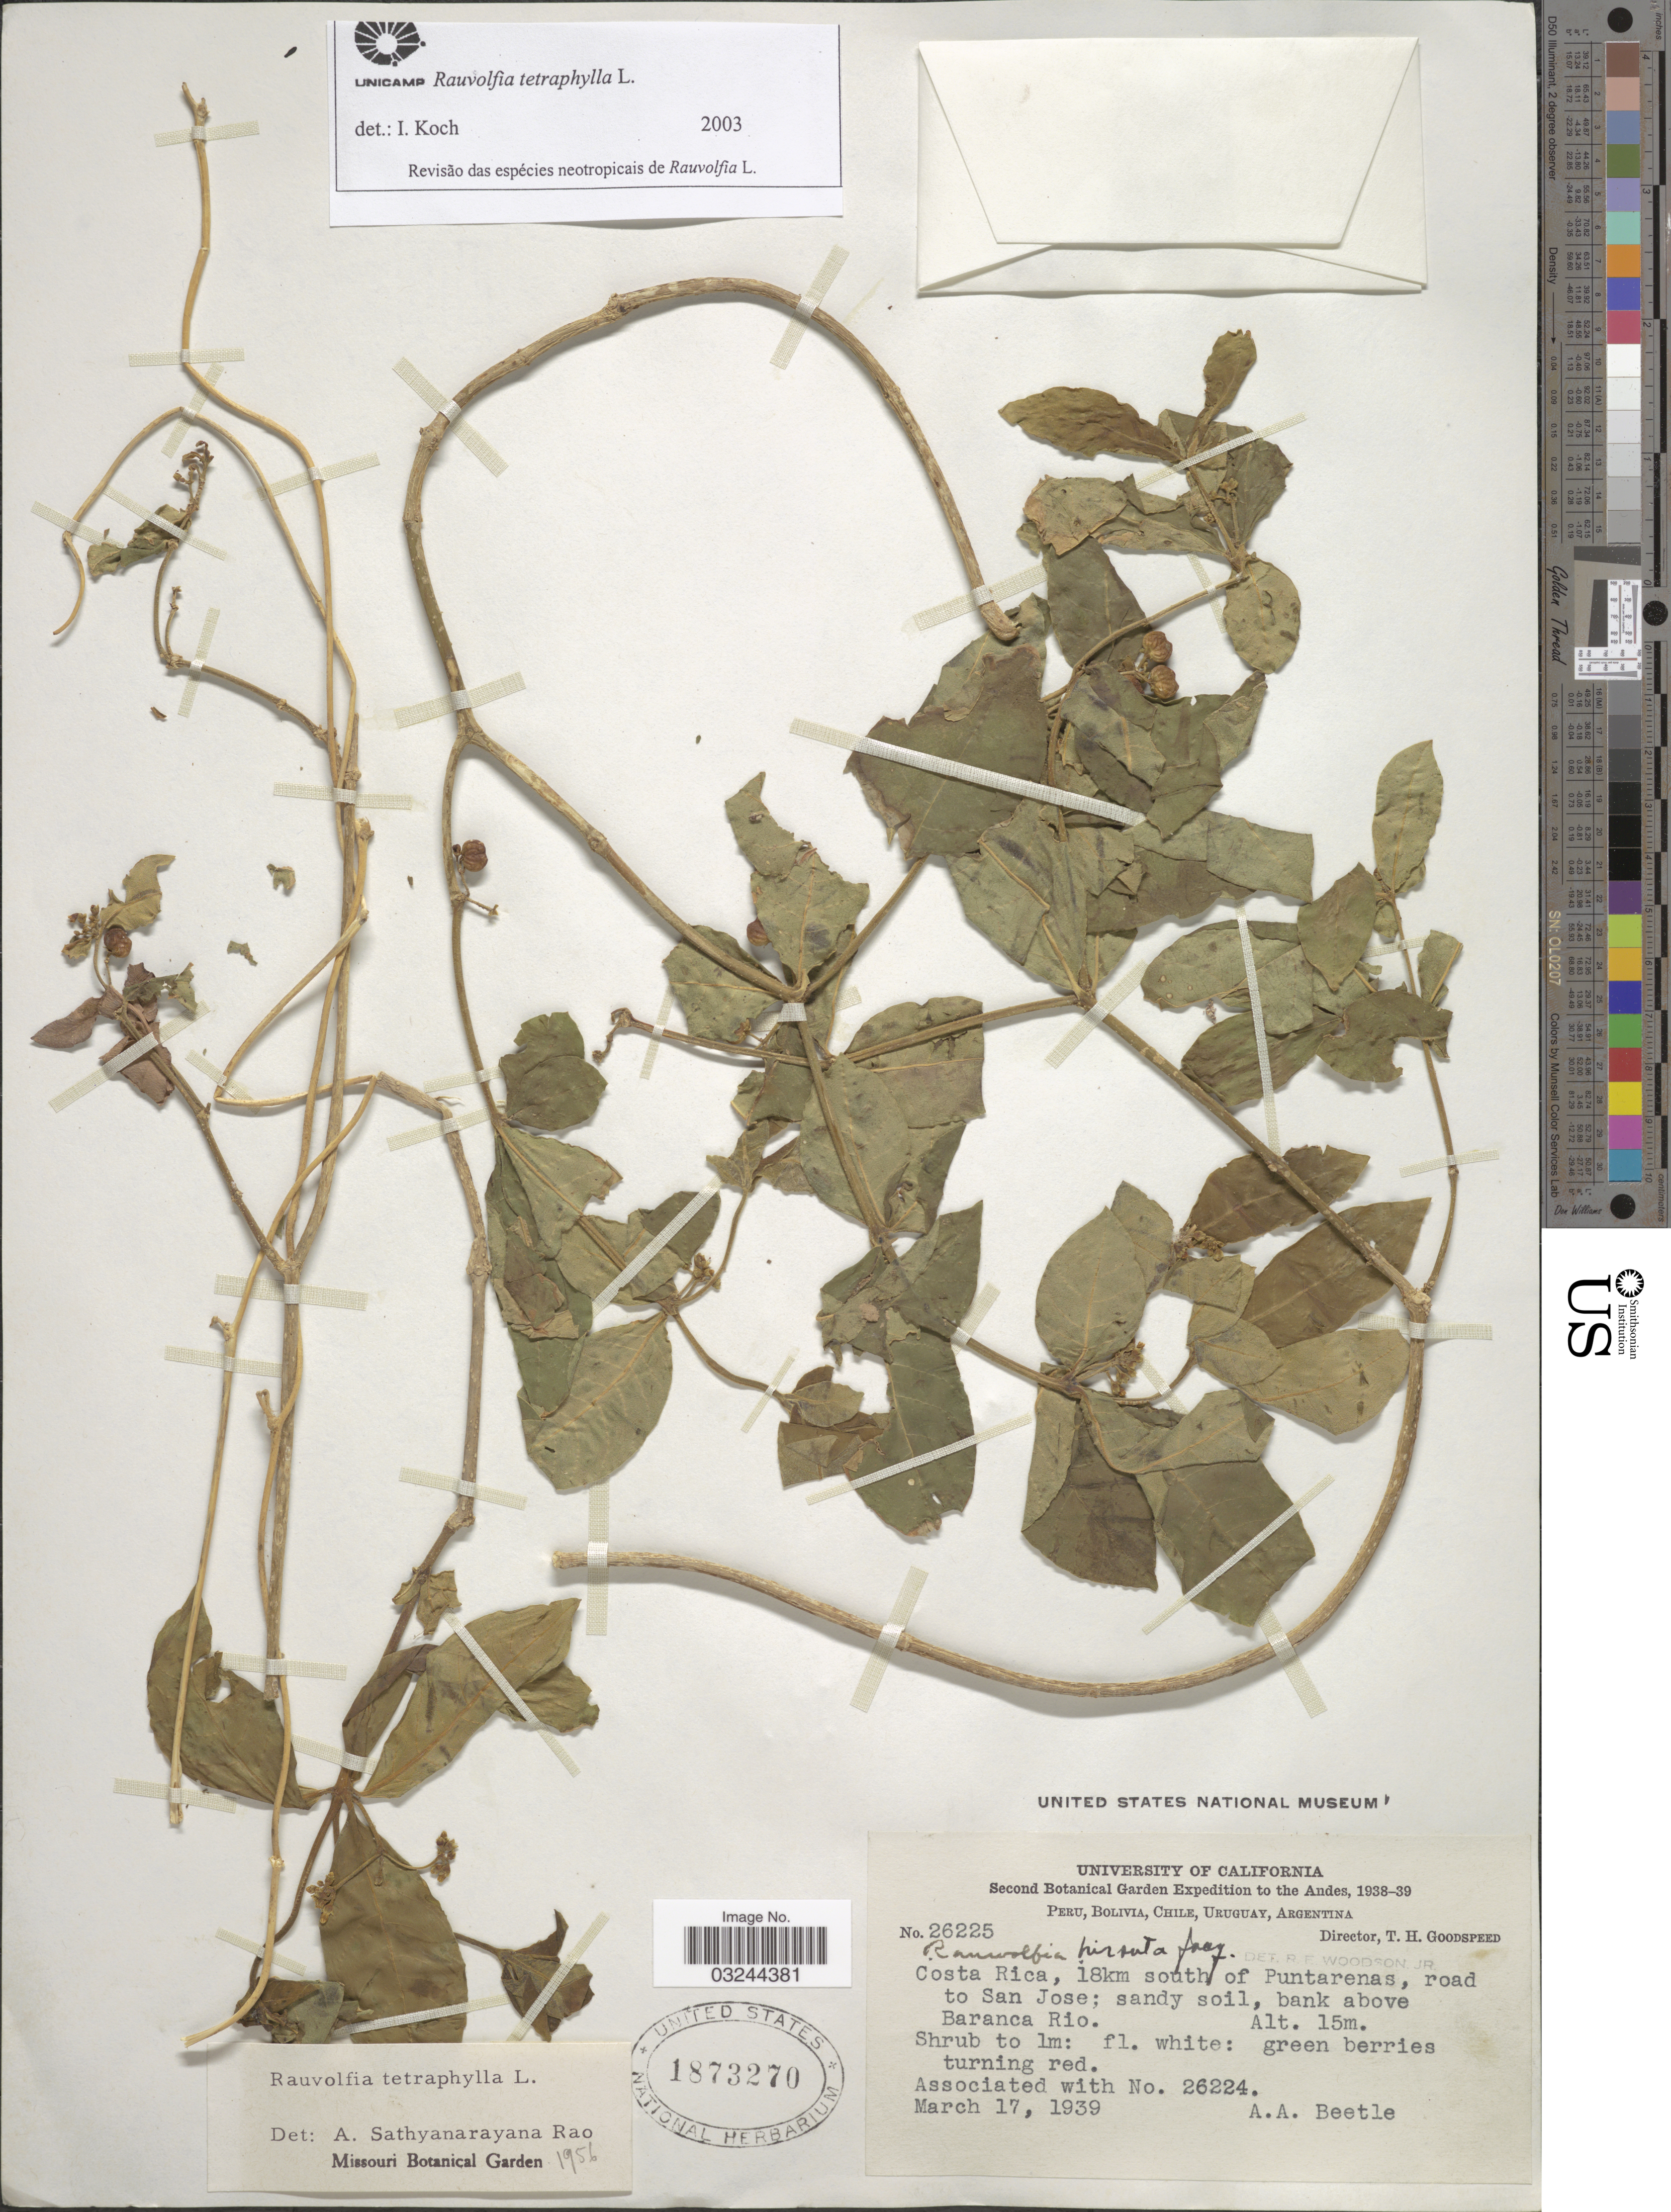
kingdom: Plantae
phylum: Tracheophyta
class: Magnoliopsida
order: Gentianales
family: Apocynaceae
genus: Rauvolfia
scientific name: Rauvolfia tetraphylla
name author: L.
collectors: A. A. Beetle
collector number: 26225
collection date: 1939-03-17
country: Costa Rica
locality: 18km south of Puntarenas, road to San Jose; sandy soil, bank above Baranca Rio.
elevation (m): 15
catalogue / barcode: US 1873270